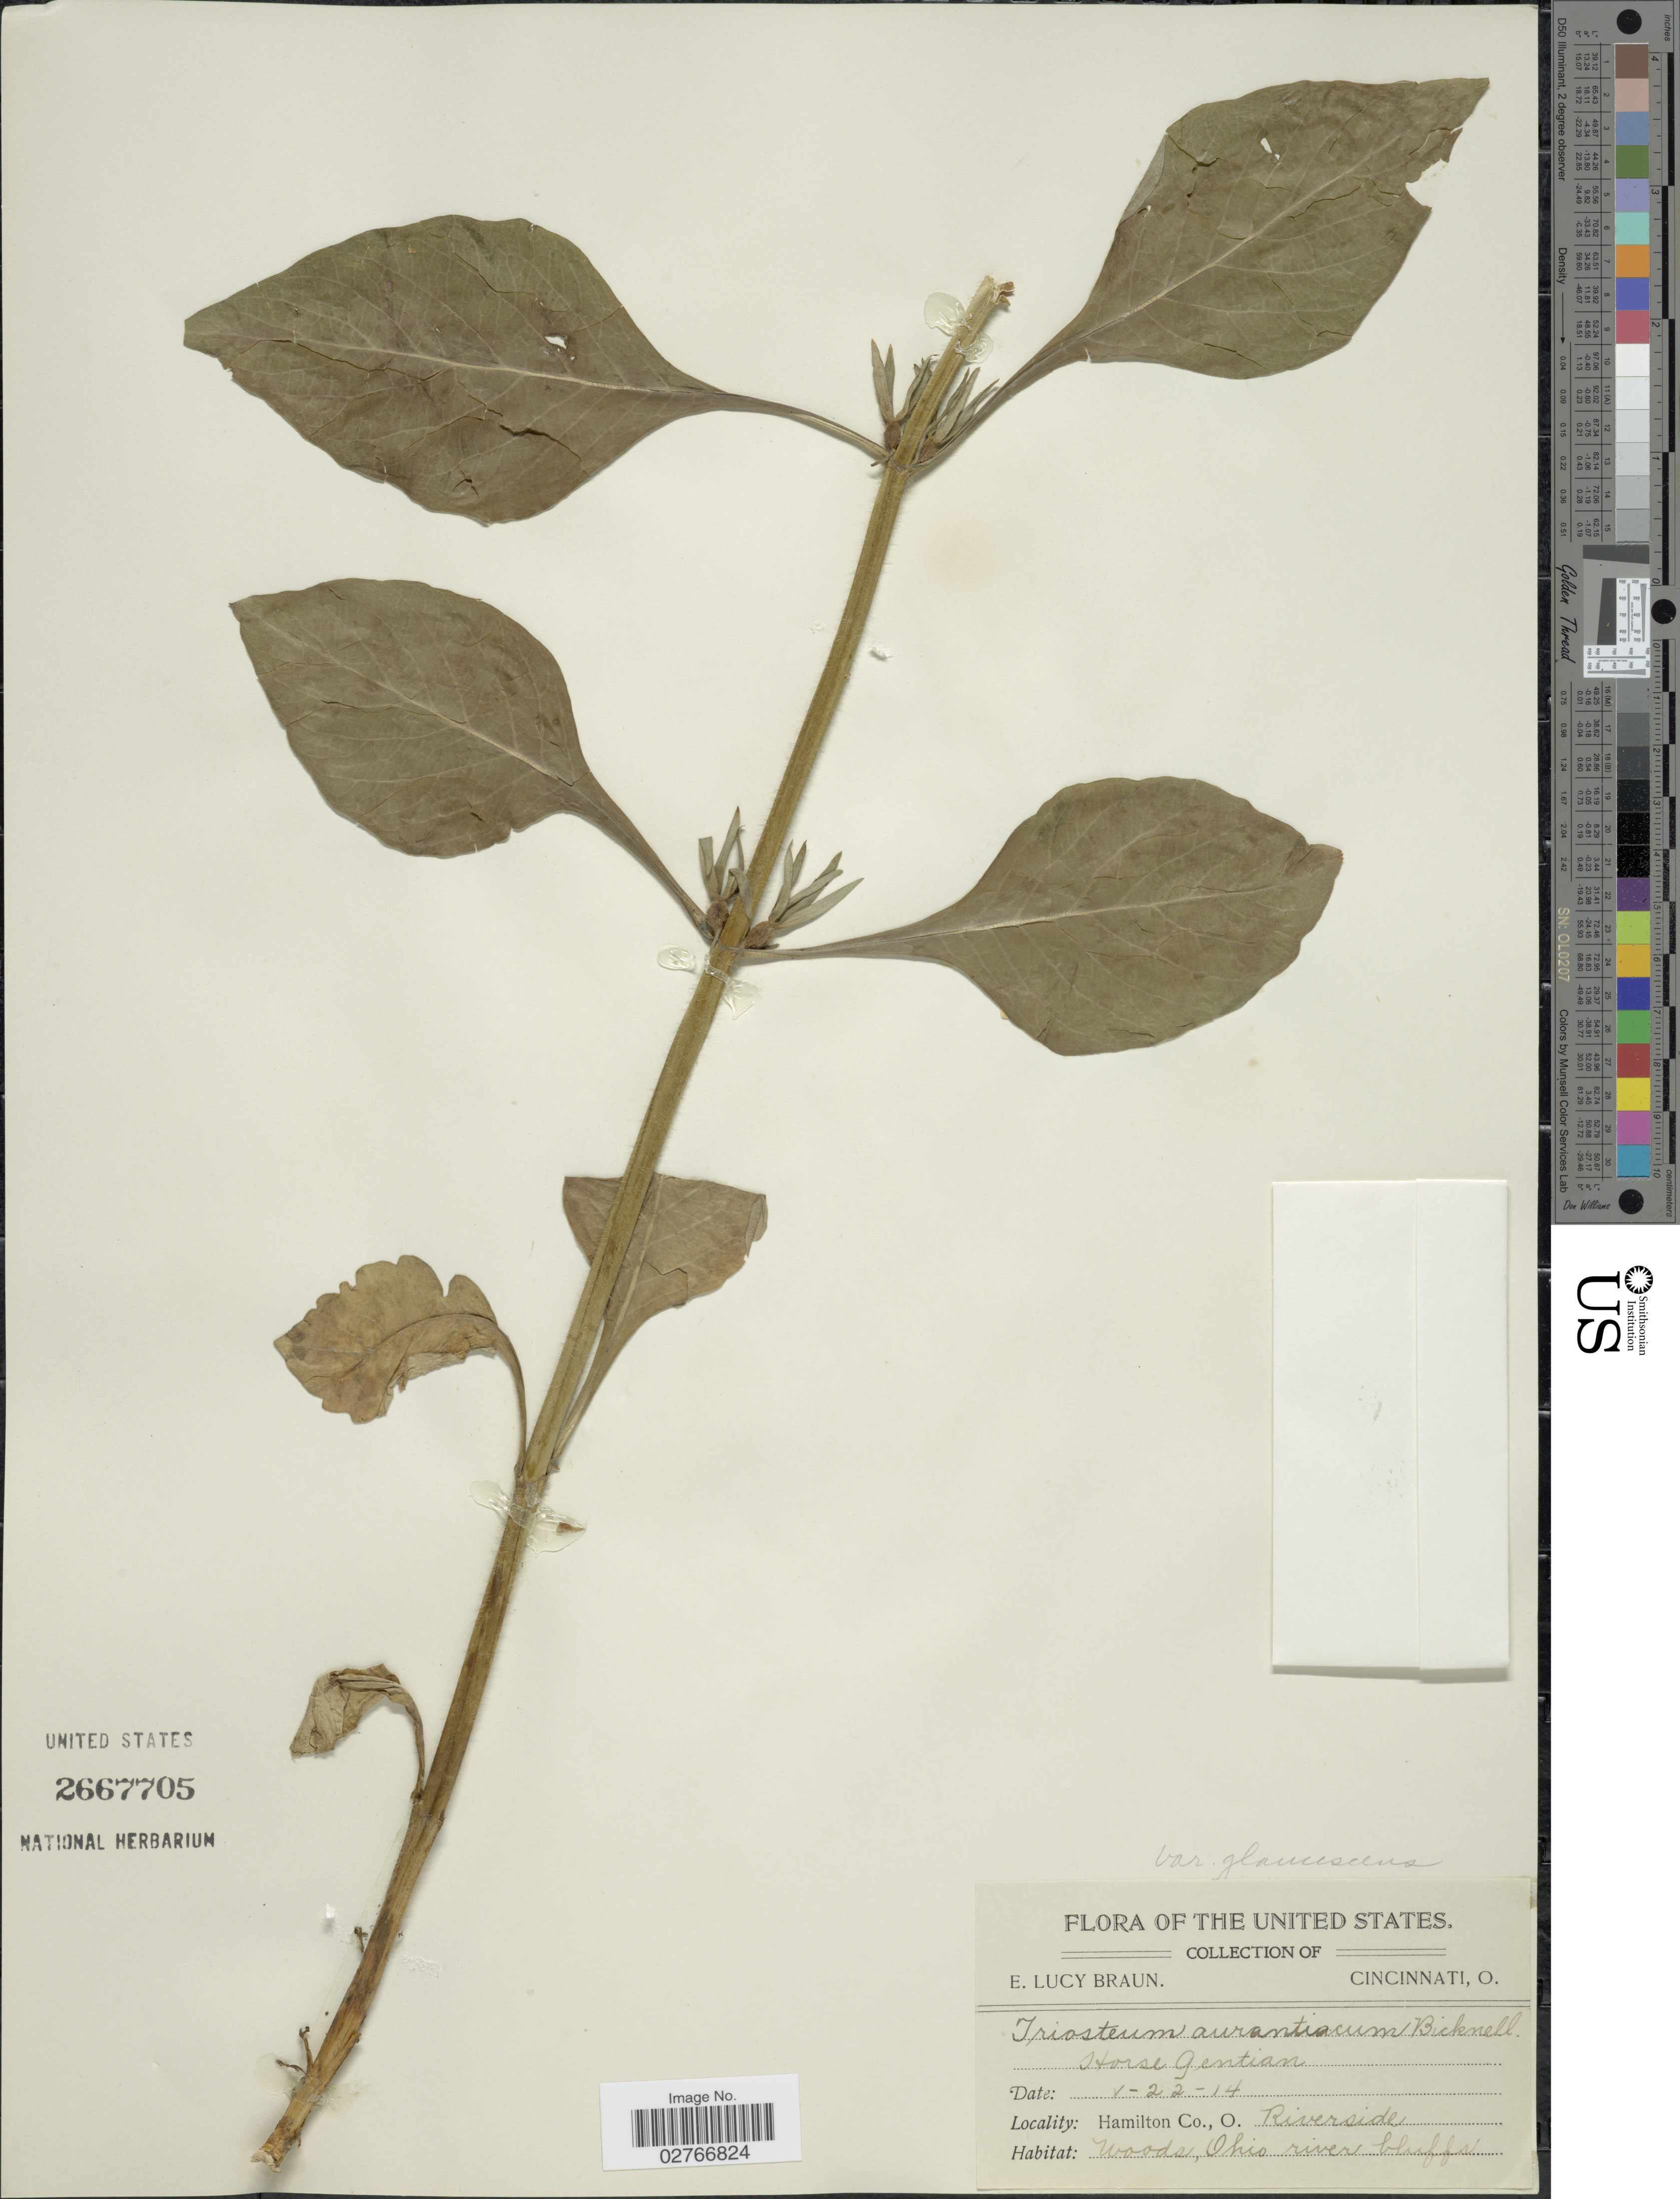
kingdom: Plantae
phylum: Tracheophyta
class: Magnoliopsida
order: Dipsacales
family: Caprifoliaceae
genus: Triosteum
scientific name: Triosteum aurantiacum f. glaucescens (Wiegand) F.C. Lane comb. and stat. nov. ined.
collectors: E. L. Braun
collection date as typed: Transcribed d/m/y: 22/5/14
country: United States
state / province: Ohio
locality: Hamilton Co. Riverside Woods, Ohio river bluffs.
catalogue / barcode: US 2667705